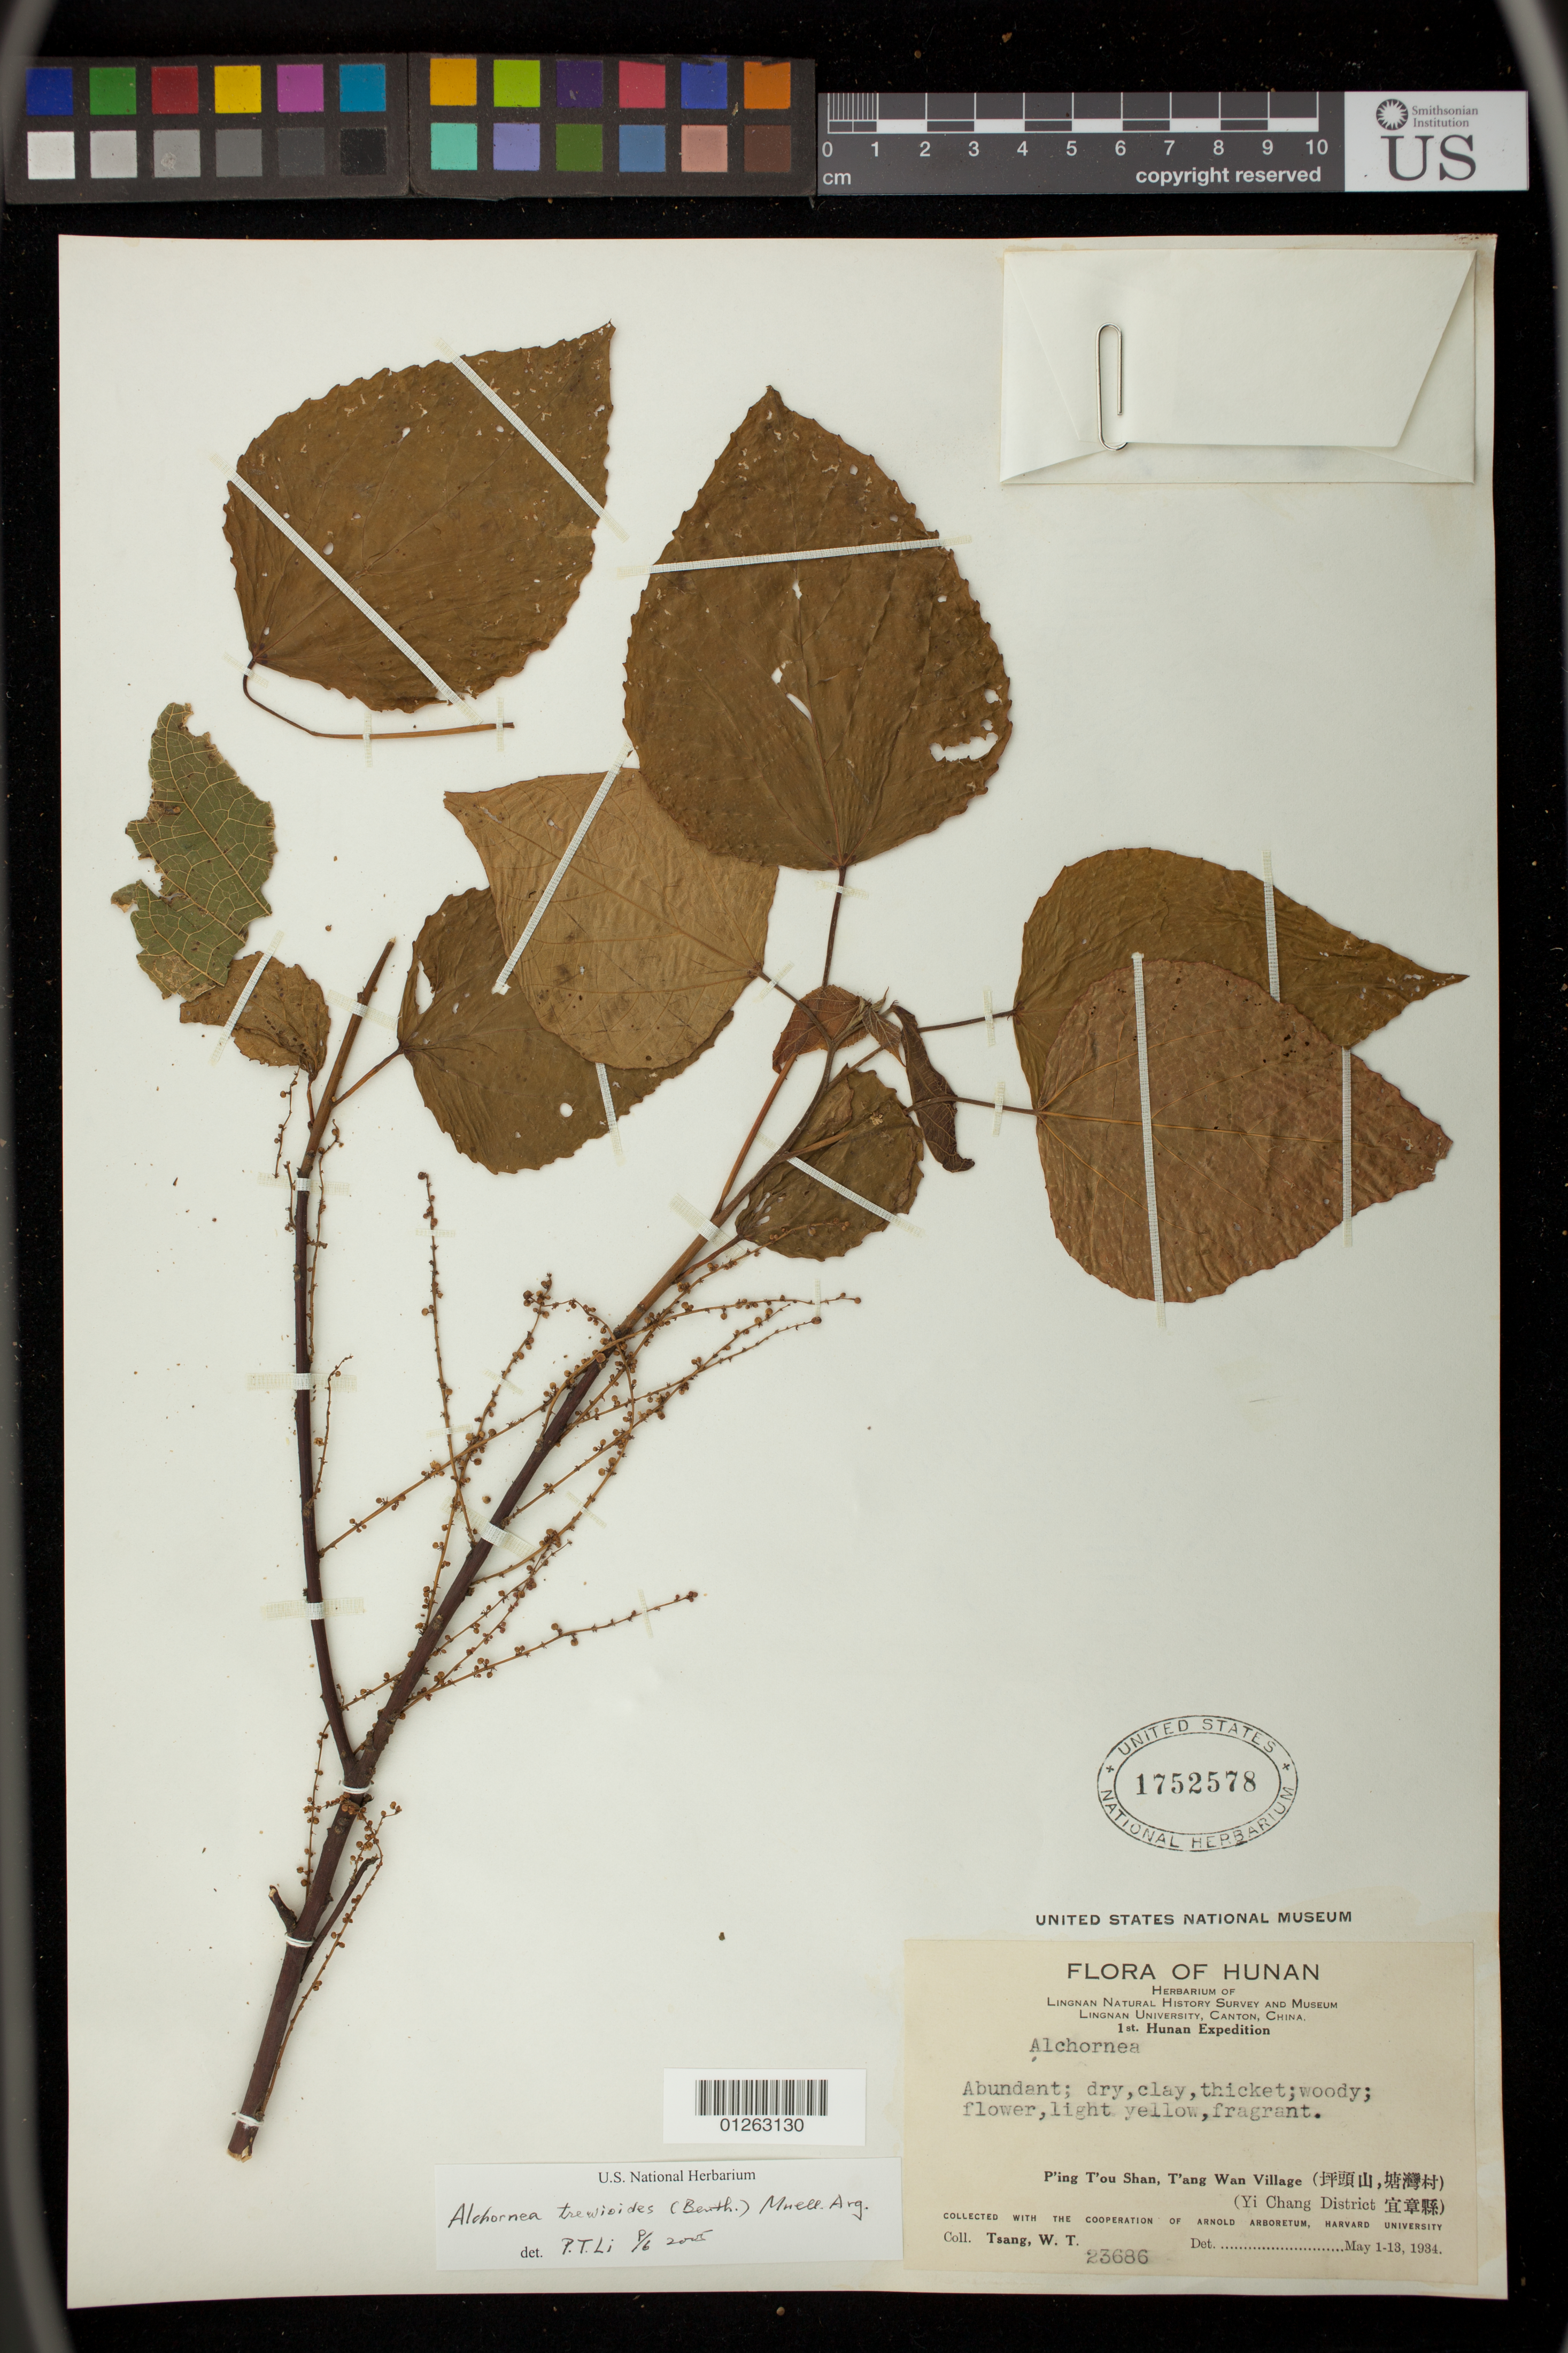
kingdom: Plantae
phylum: Tracheophyta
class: Magnoliopsida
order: Malpighiales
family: Euphorbiaceae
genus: Alchornea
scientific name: Alchornea trewioides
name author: (Benth.) Müll. Arg.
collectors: W. T. Tsang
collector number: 23686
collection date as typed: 01 May 1934 to 13 May 1934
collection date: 1934-05-01/1934-05-13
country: China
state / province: Hunan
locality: P'ing T'ou Shan, T'ang Wan Village, (Yi Chang District)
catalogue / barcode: US 1752578